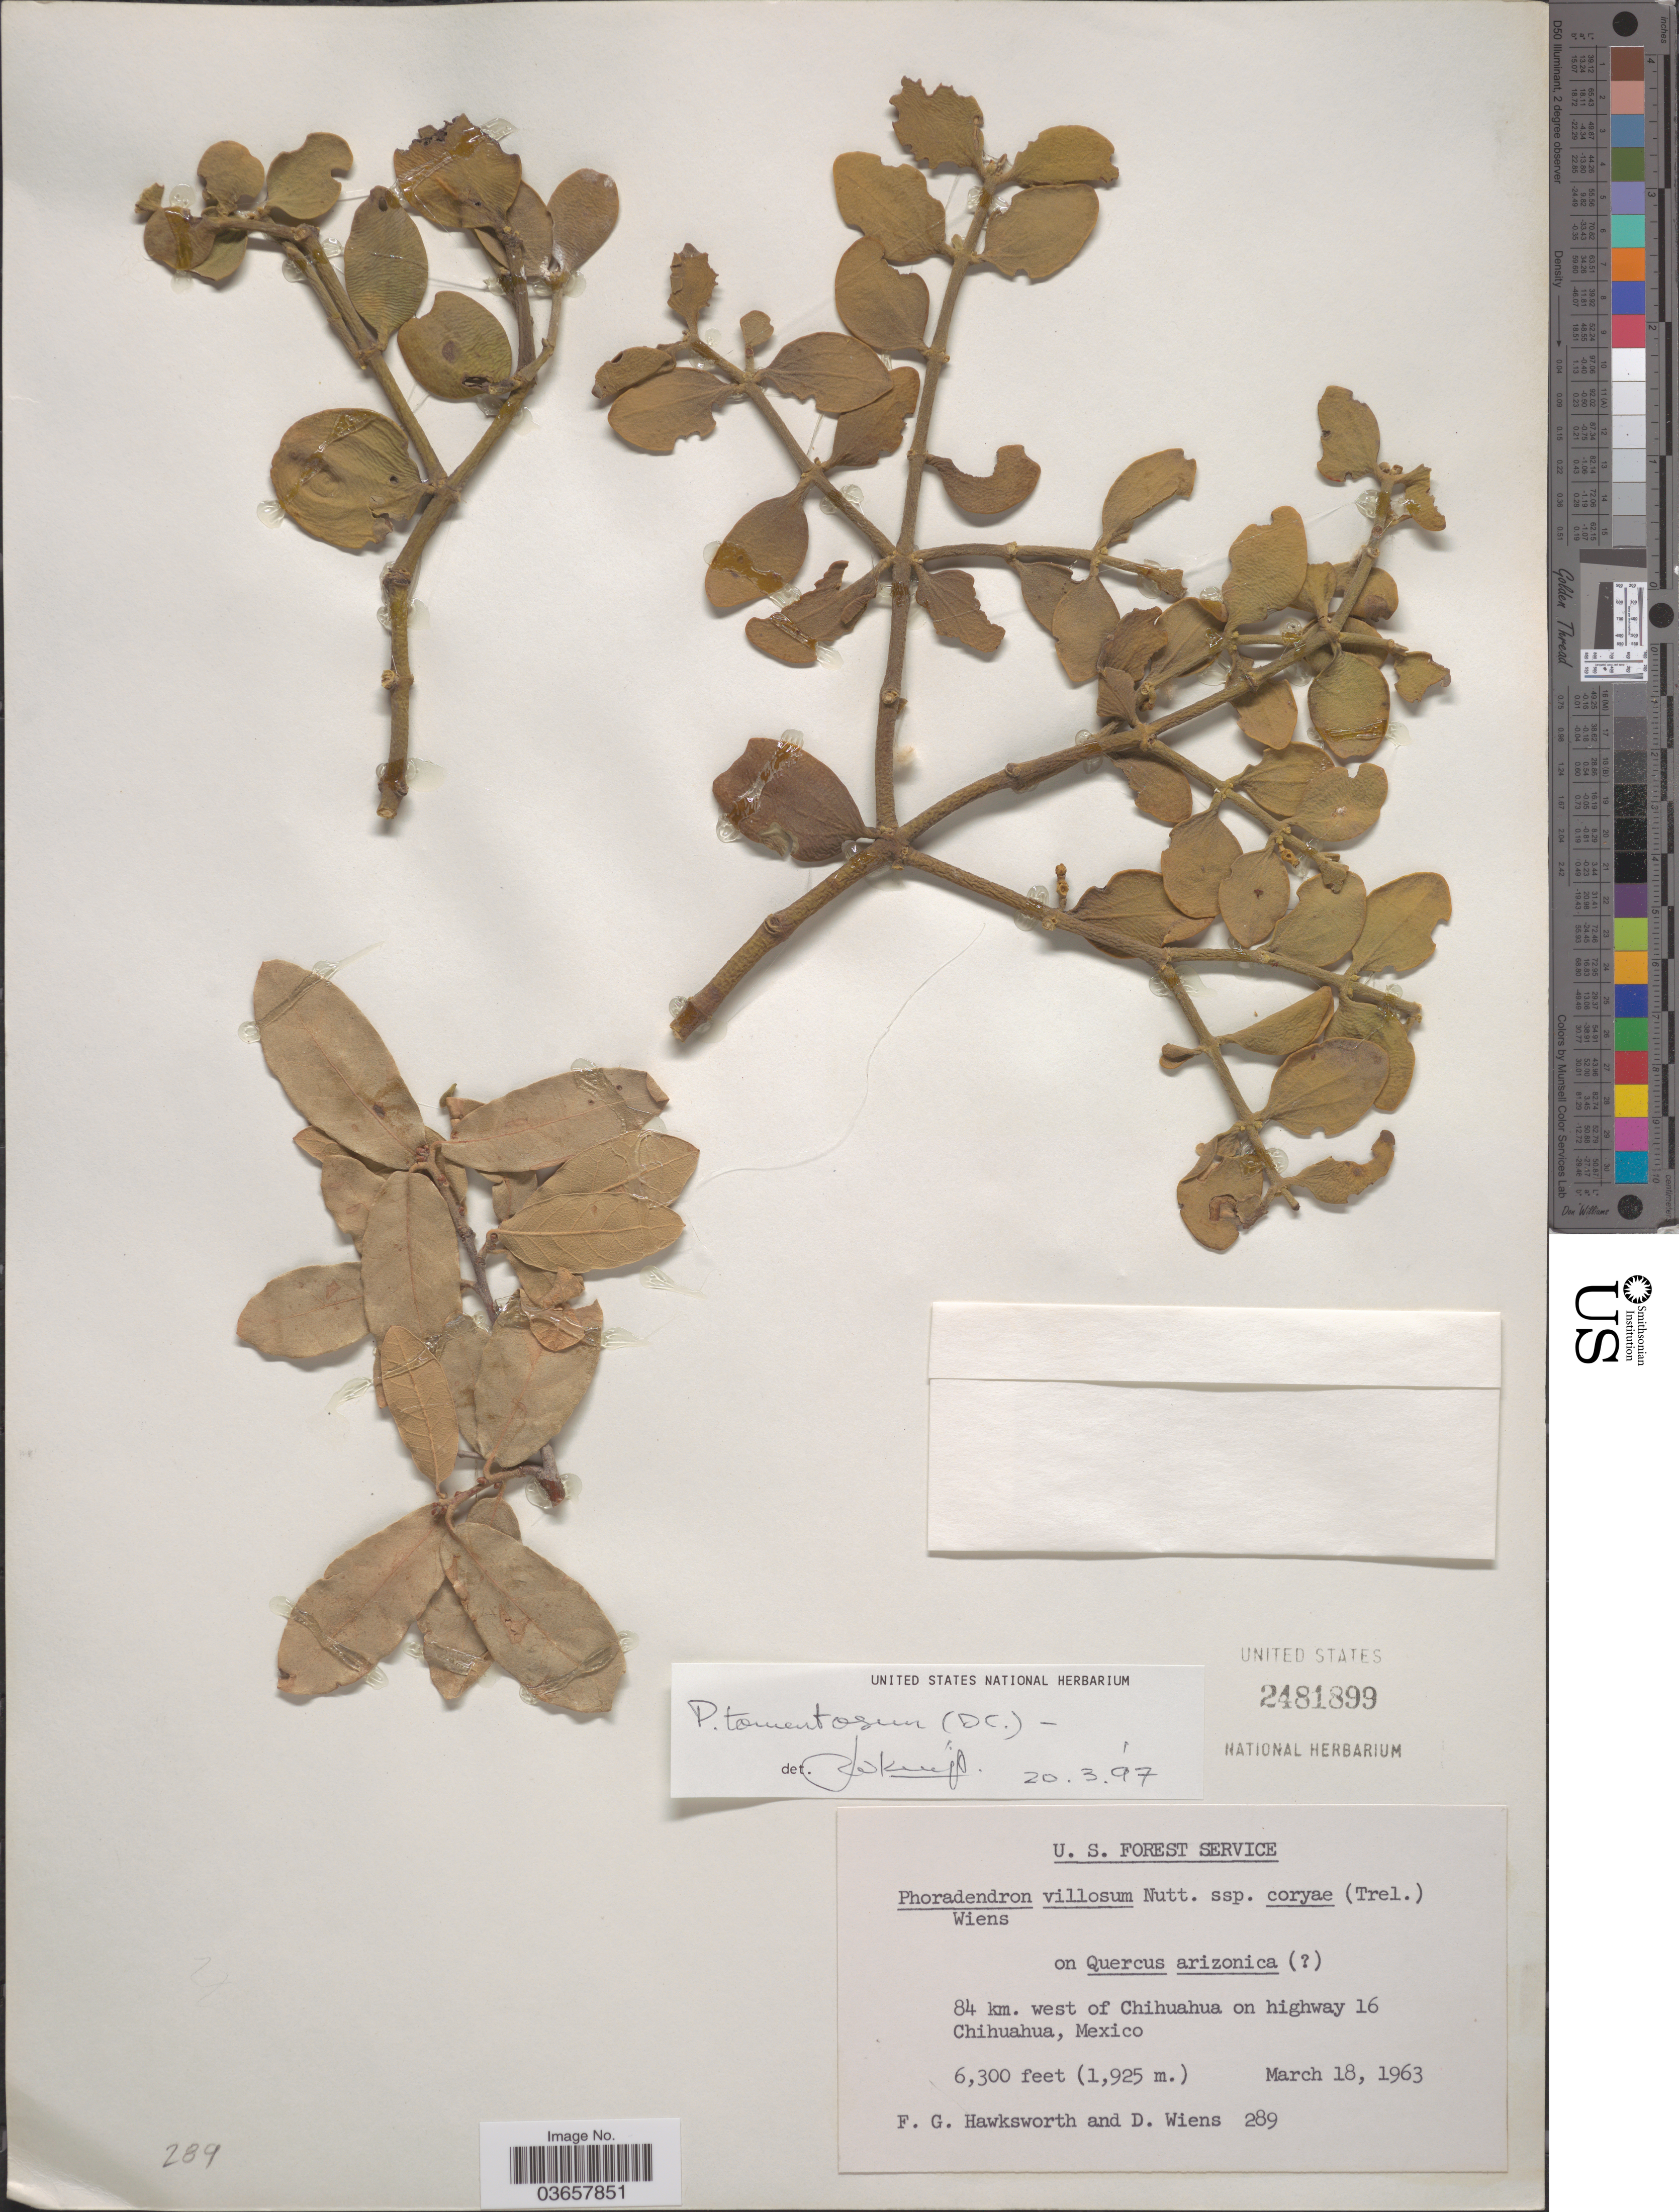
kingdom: Plantae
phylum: Tracheophyta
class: Magnoliopsida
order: Santalales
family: Viscaceae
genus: Phoradendron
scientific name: Phoradendron tomentosum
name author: DC.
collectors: F. G. Hawksworth & D. Wiens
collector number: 289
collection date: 1963-03-18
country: Mexico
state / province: Chihuahua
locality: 84 km. west of Chihuahua on highway 16 Chihuahua.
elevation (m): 1920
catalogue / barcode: US 2481899